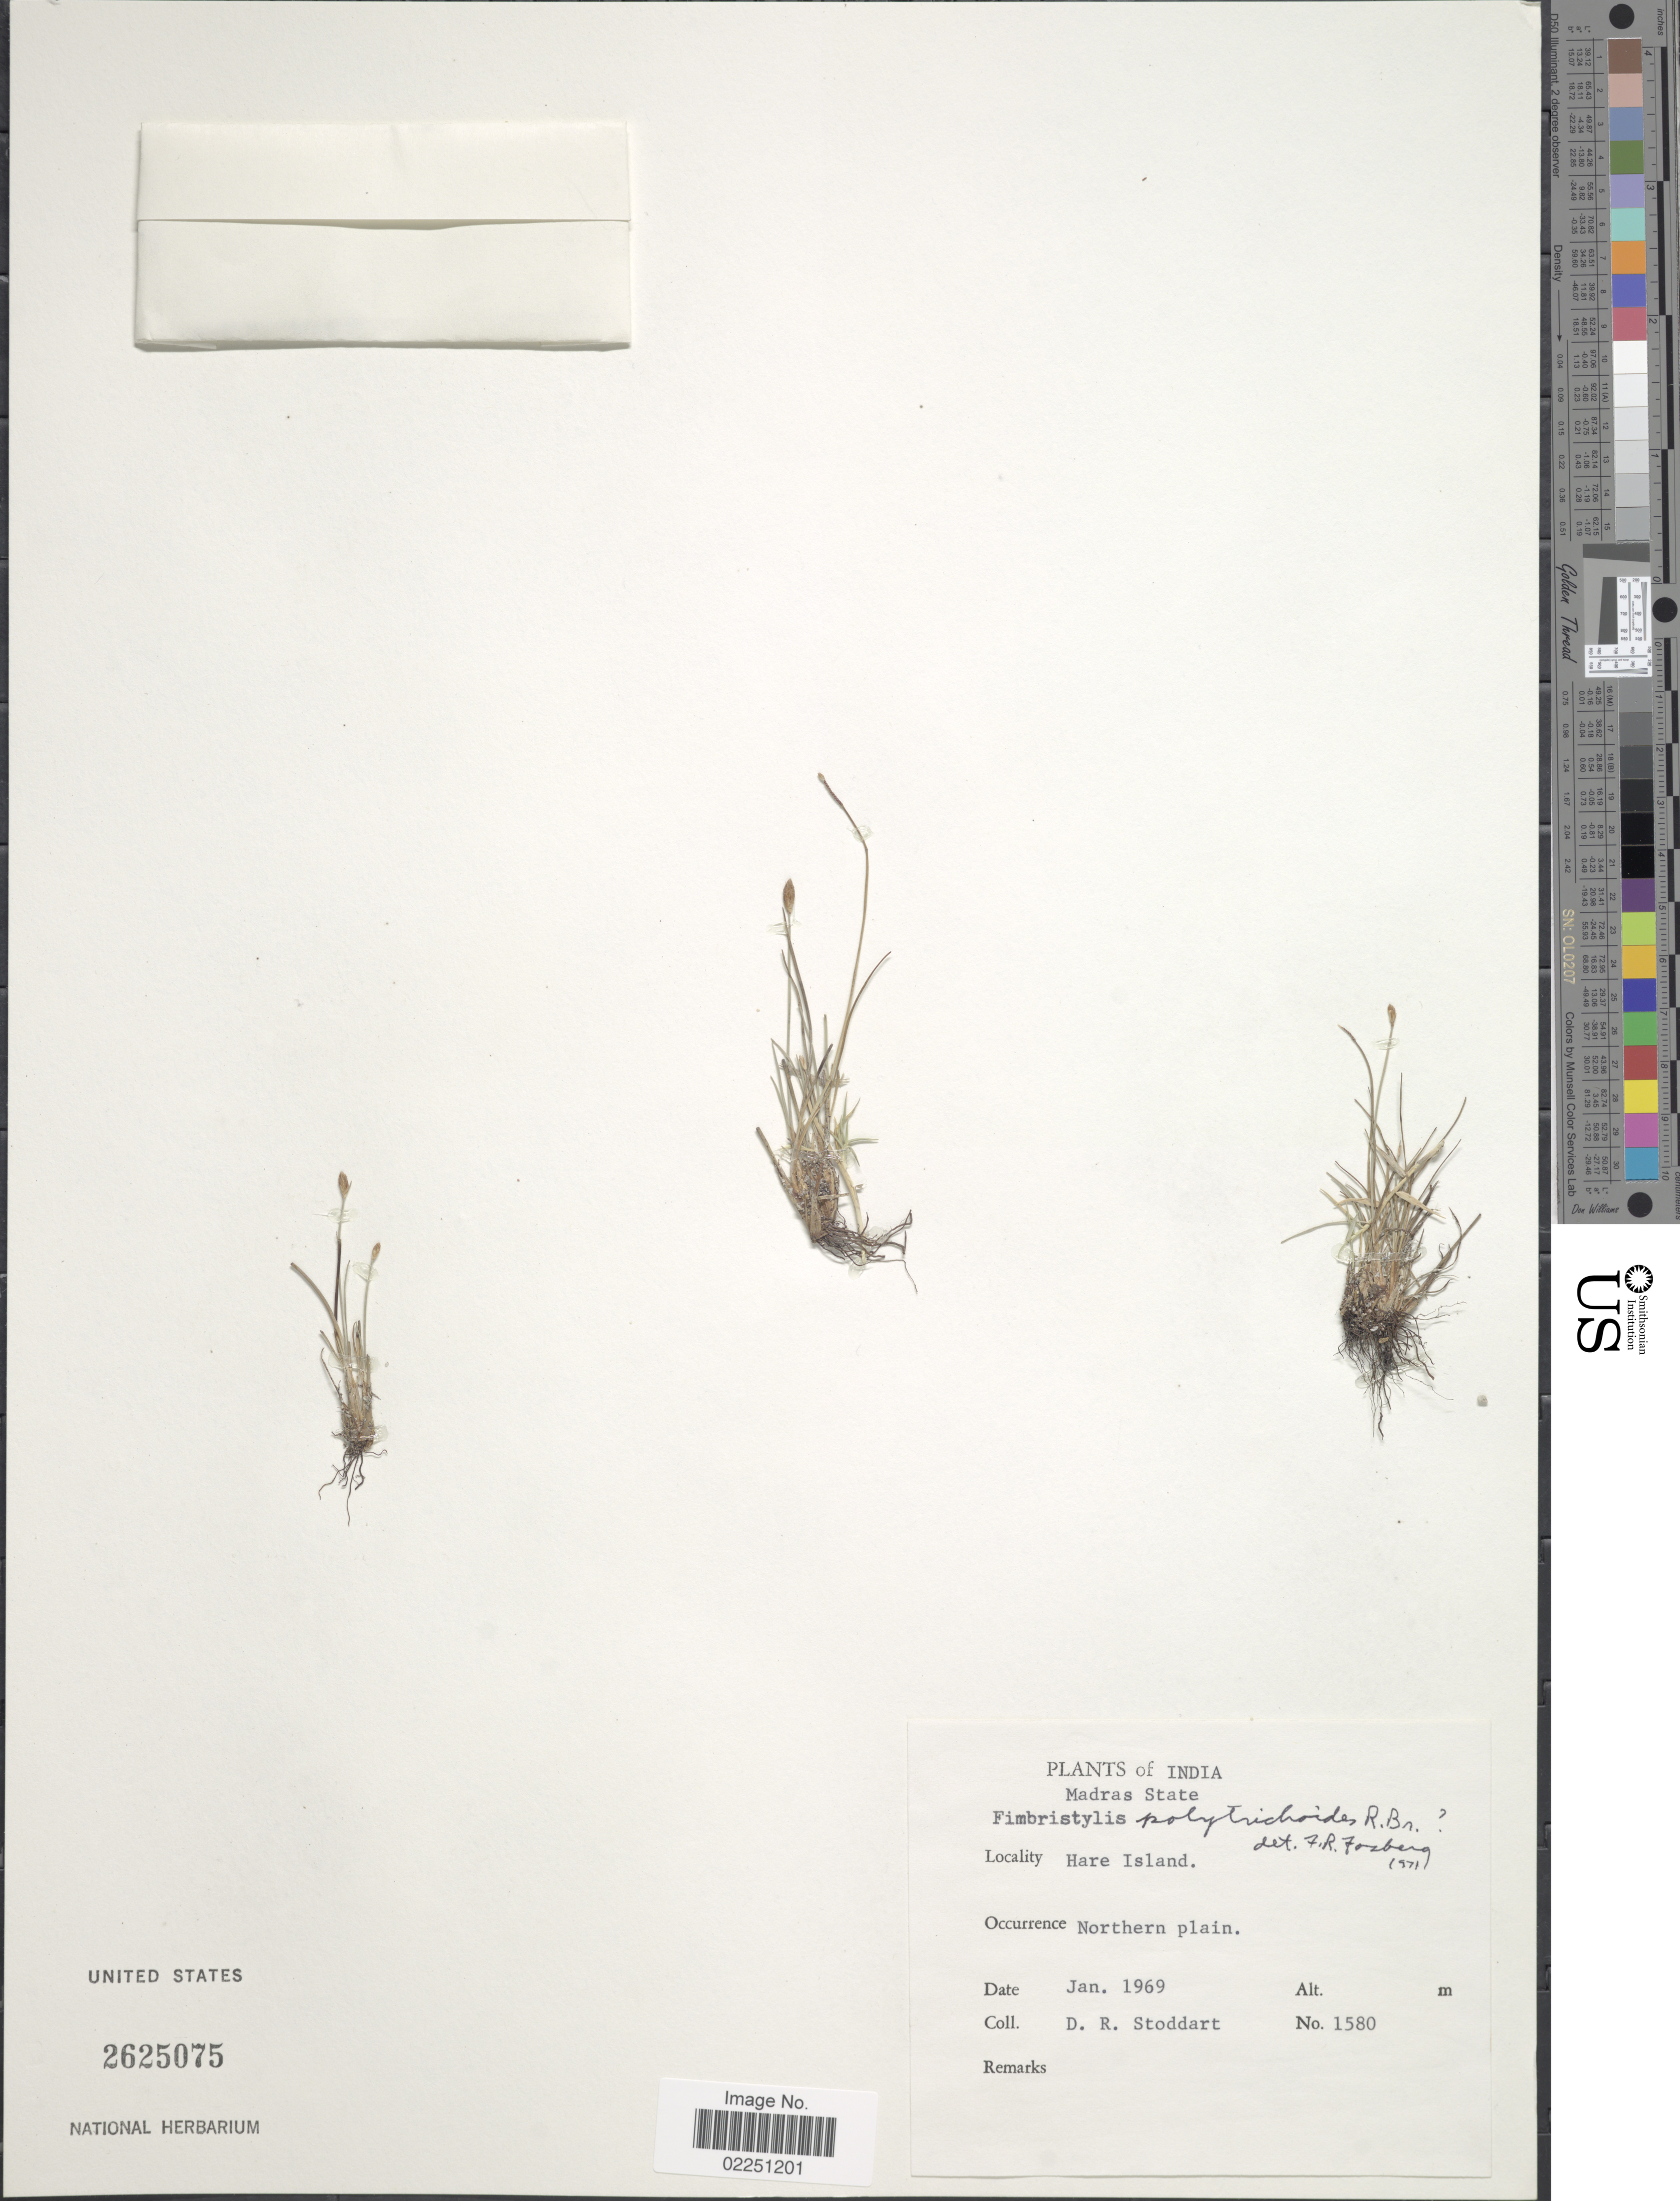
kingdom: Plantae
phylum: Tracheophyta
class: Liliopsida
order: Poales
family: Cyperaceae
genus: Fimbristylis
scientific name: Fimbristylis polytrichoides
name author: (Retz.) Vahl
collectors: D. R. Stoddart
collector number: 1580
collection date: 1969-01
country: India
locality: Madras State. Hare Island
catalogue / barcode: US 2625075